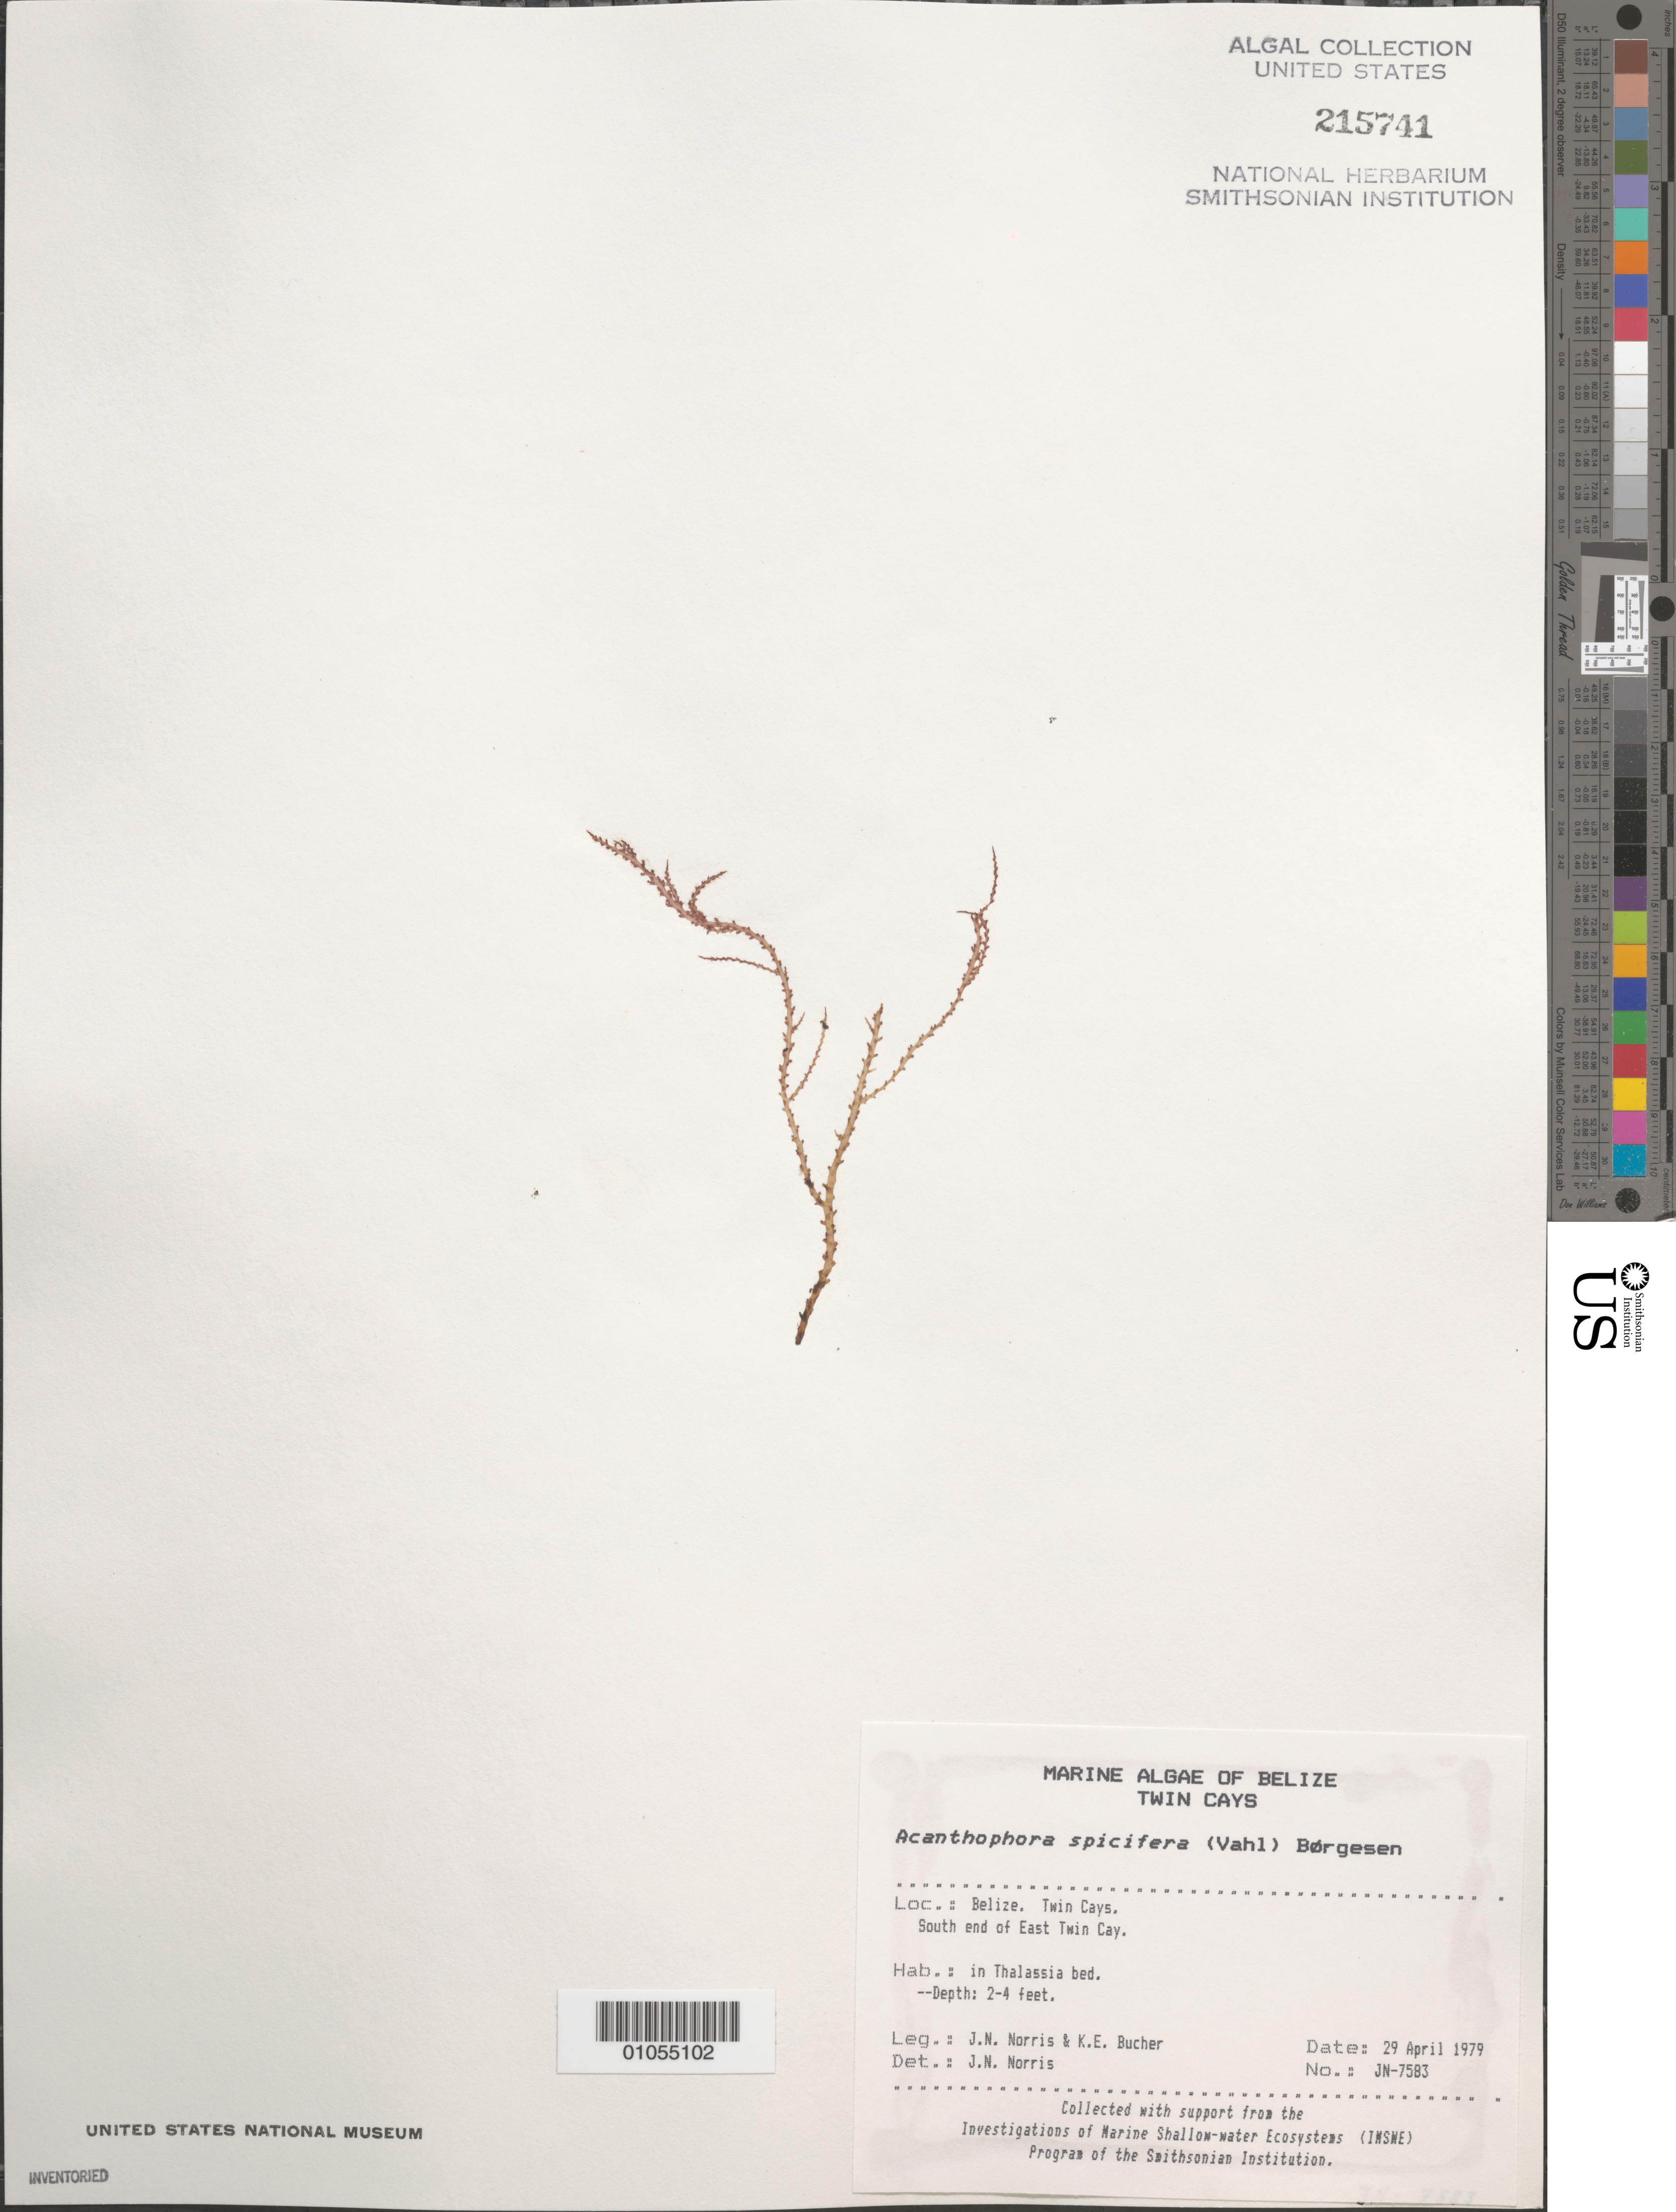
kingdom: Plantae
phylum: Rhodophyta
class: Florideophyceae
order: Ceramiales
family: Rhodomelaceae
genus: Acanthophora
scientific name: Acanthophora spicifera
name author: (Vahl) Børgesen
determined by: Norris, James N.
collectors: J. N. Norris & K. E. Bucher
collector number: JN-7583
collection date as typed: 29 Apr 1979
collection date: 1979-04-29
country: Belize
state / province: Stann Creek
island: East Twin Cay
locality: South end of East Twin Cay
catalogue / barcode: US 215741